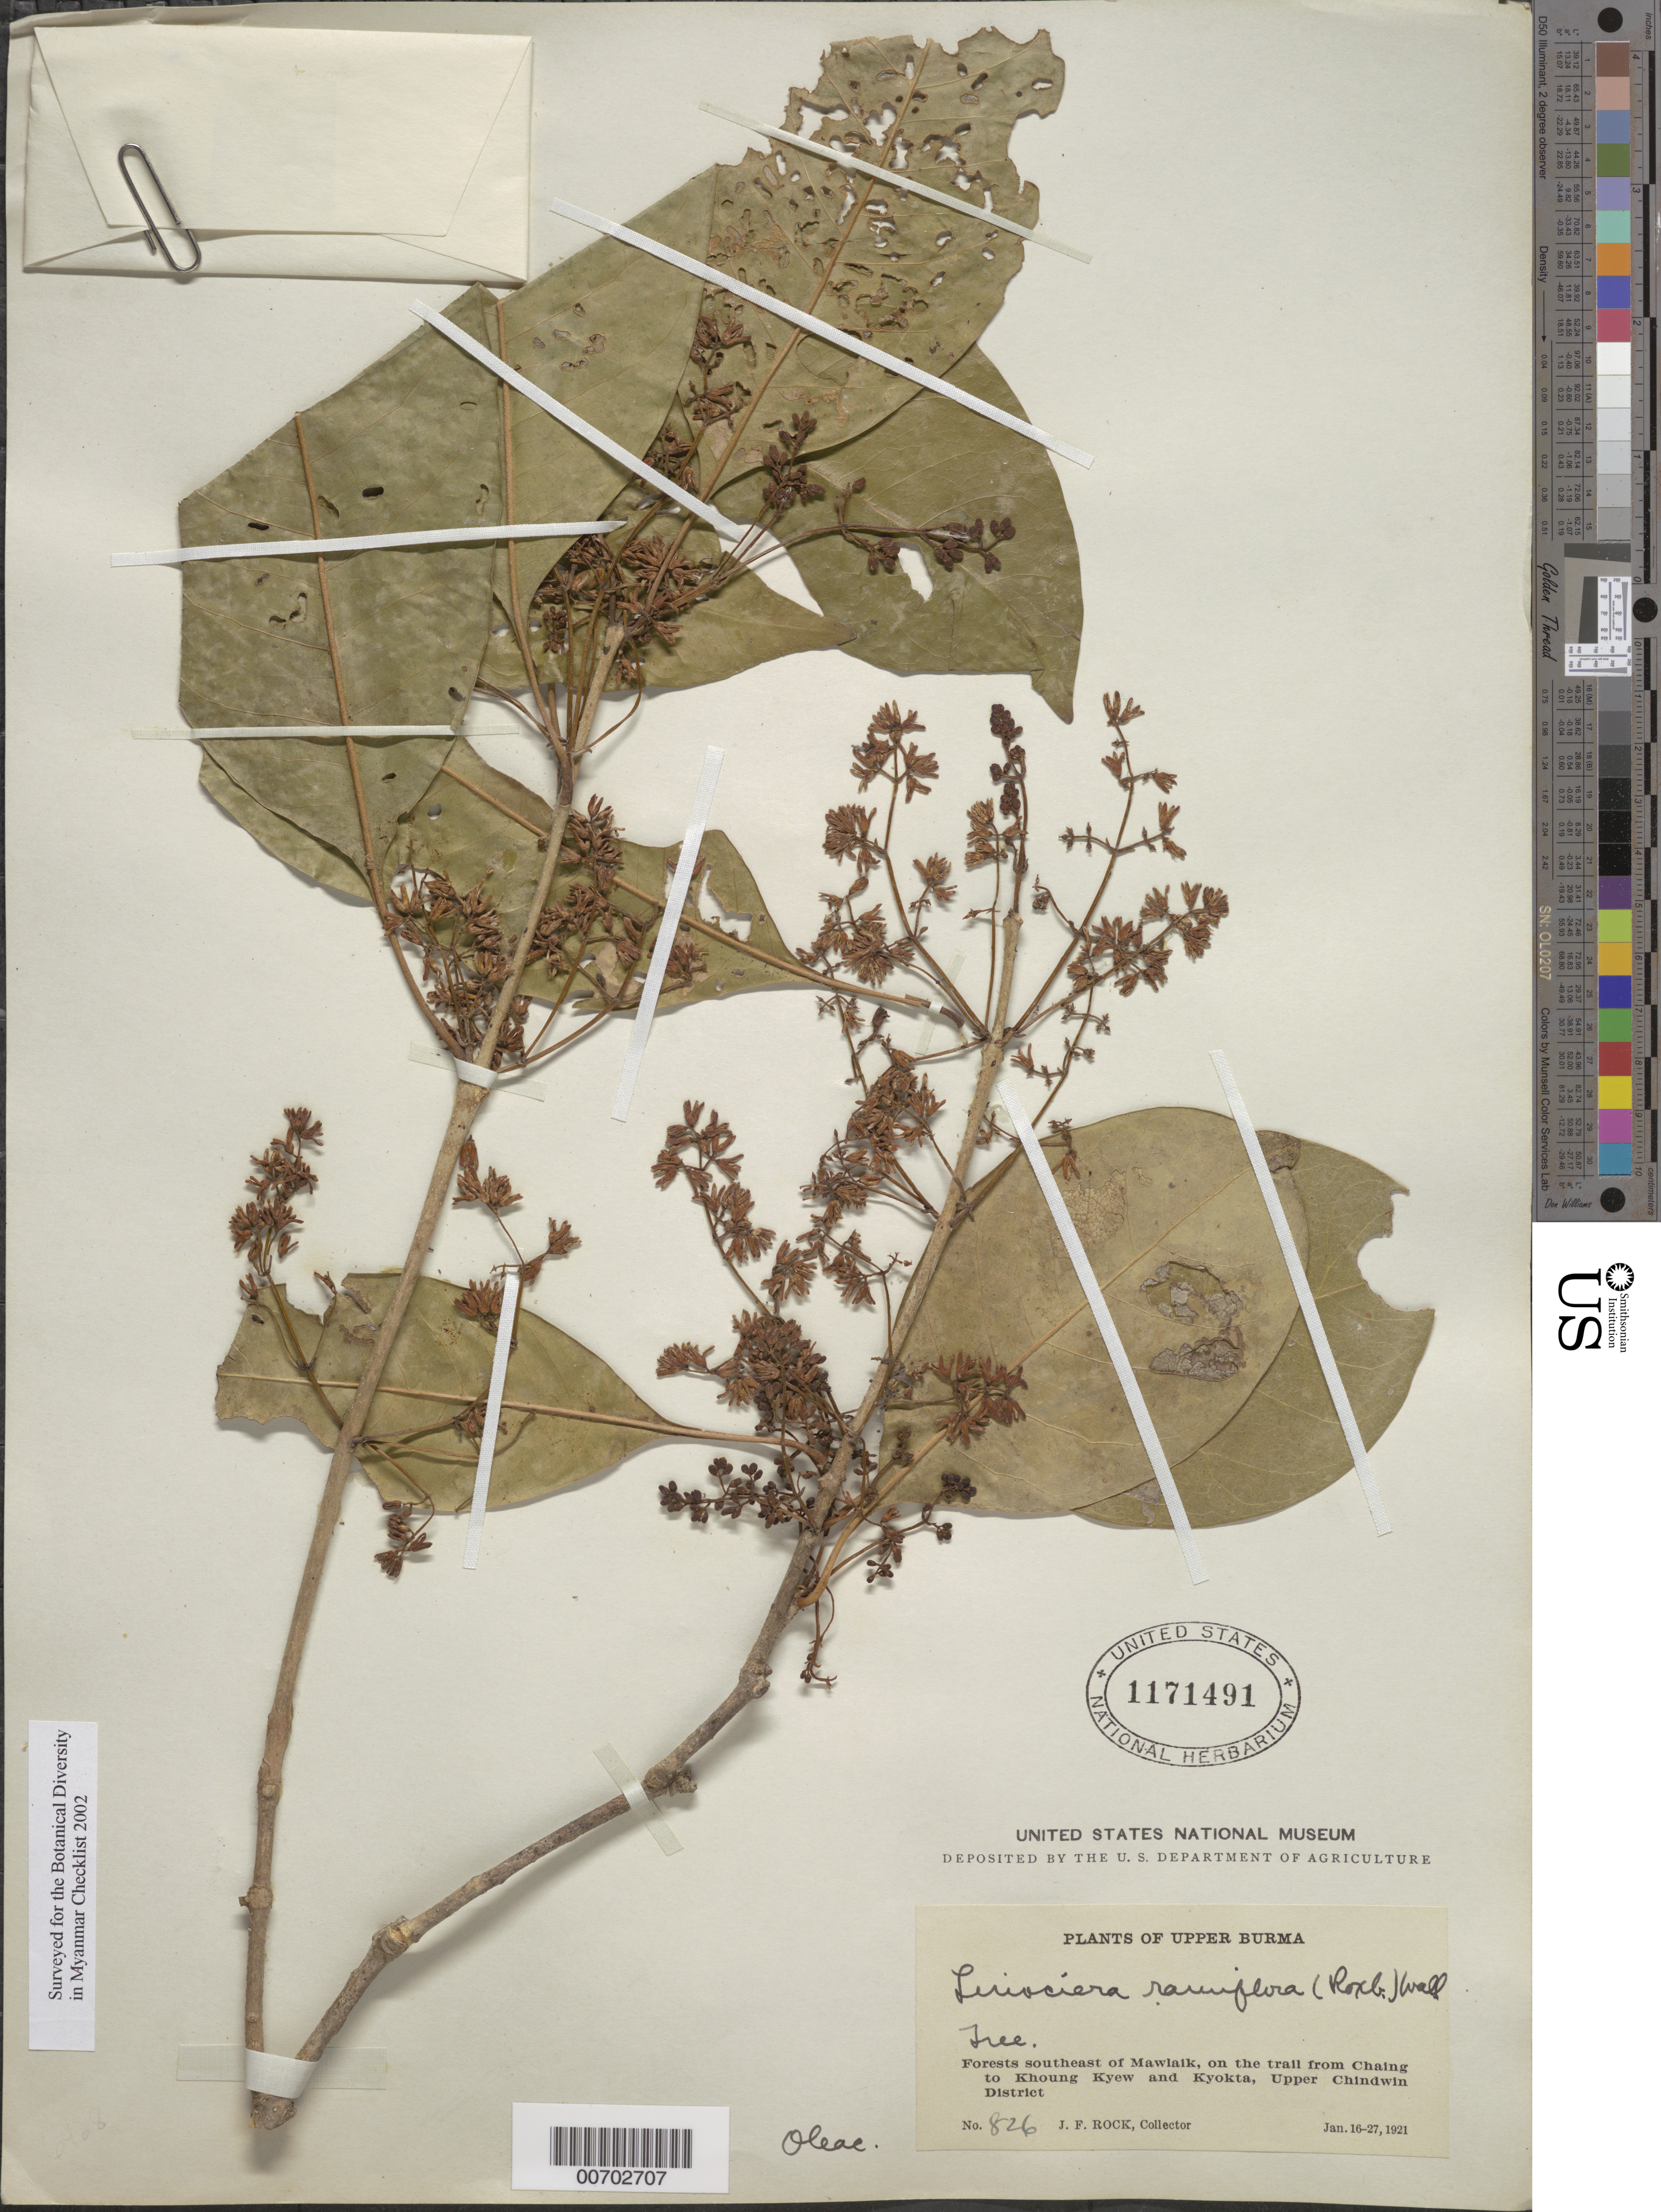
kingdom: Plantae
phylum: Tracheophyta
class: Magnoliopsida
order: Lamiales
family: Oleaceae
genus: Linociera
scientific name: Linociera ramiflora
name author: (Roxb.) Wall.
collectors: J. F. Rock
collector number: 826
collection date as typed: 16 Jan 1921 to 27 Jan 1921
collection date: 1921-01-16/1921-01-27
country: Myanmar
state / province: Sagaing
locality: Upper Chindwin Dist., Mawlaik, SE of, trail from Chaing to Khoung Kyew and Kyokta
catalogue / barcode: US 1171491